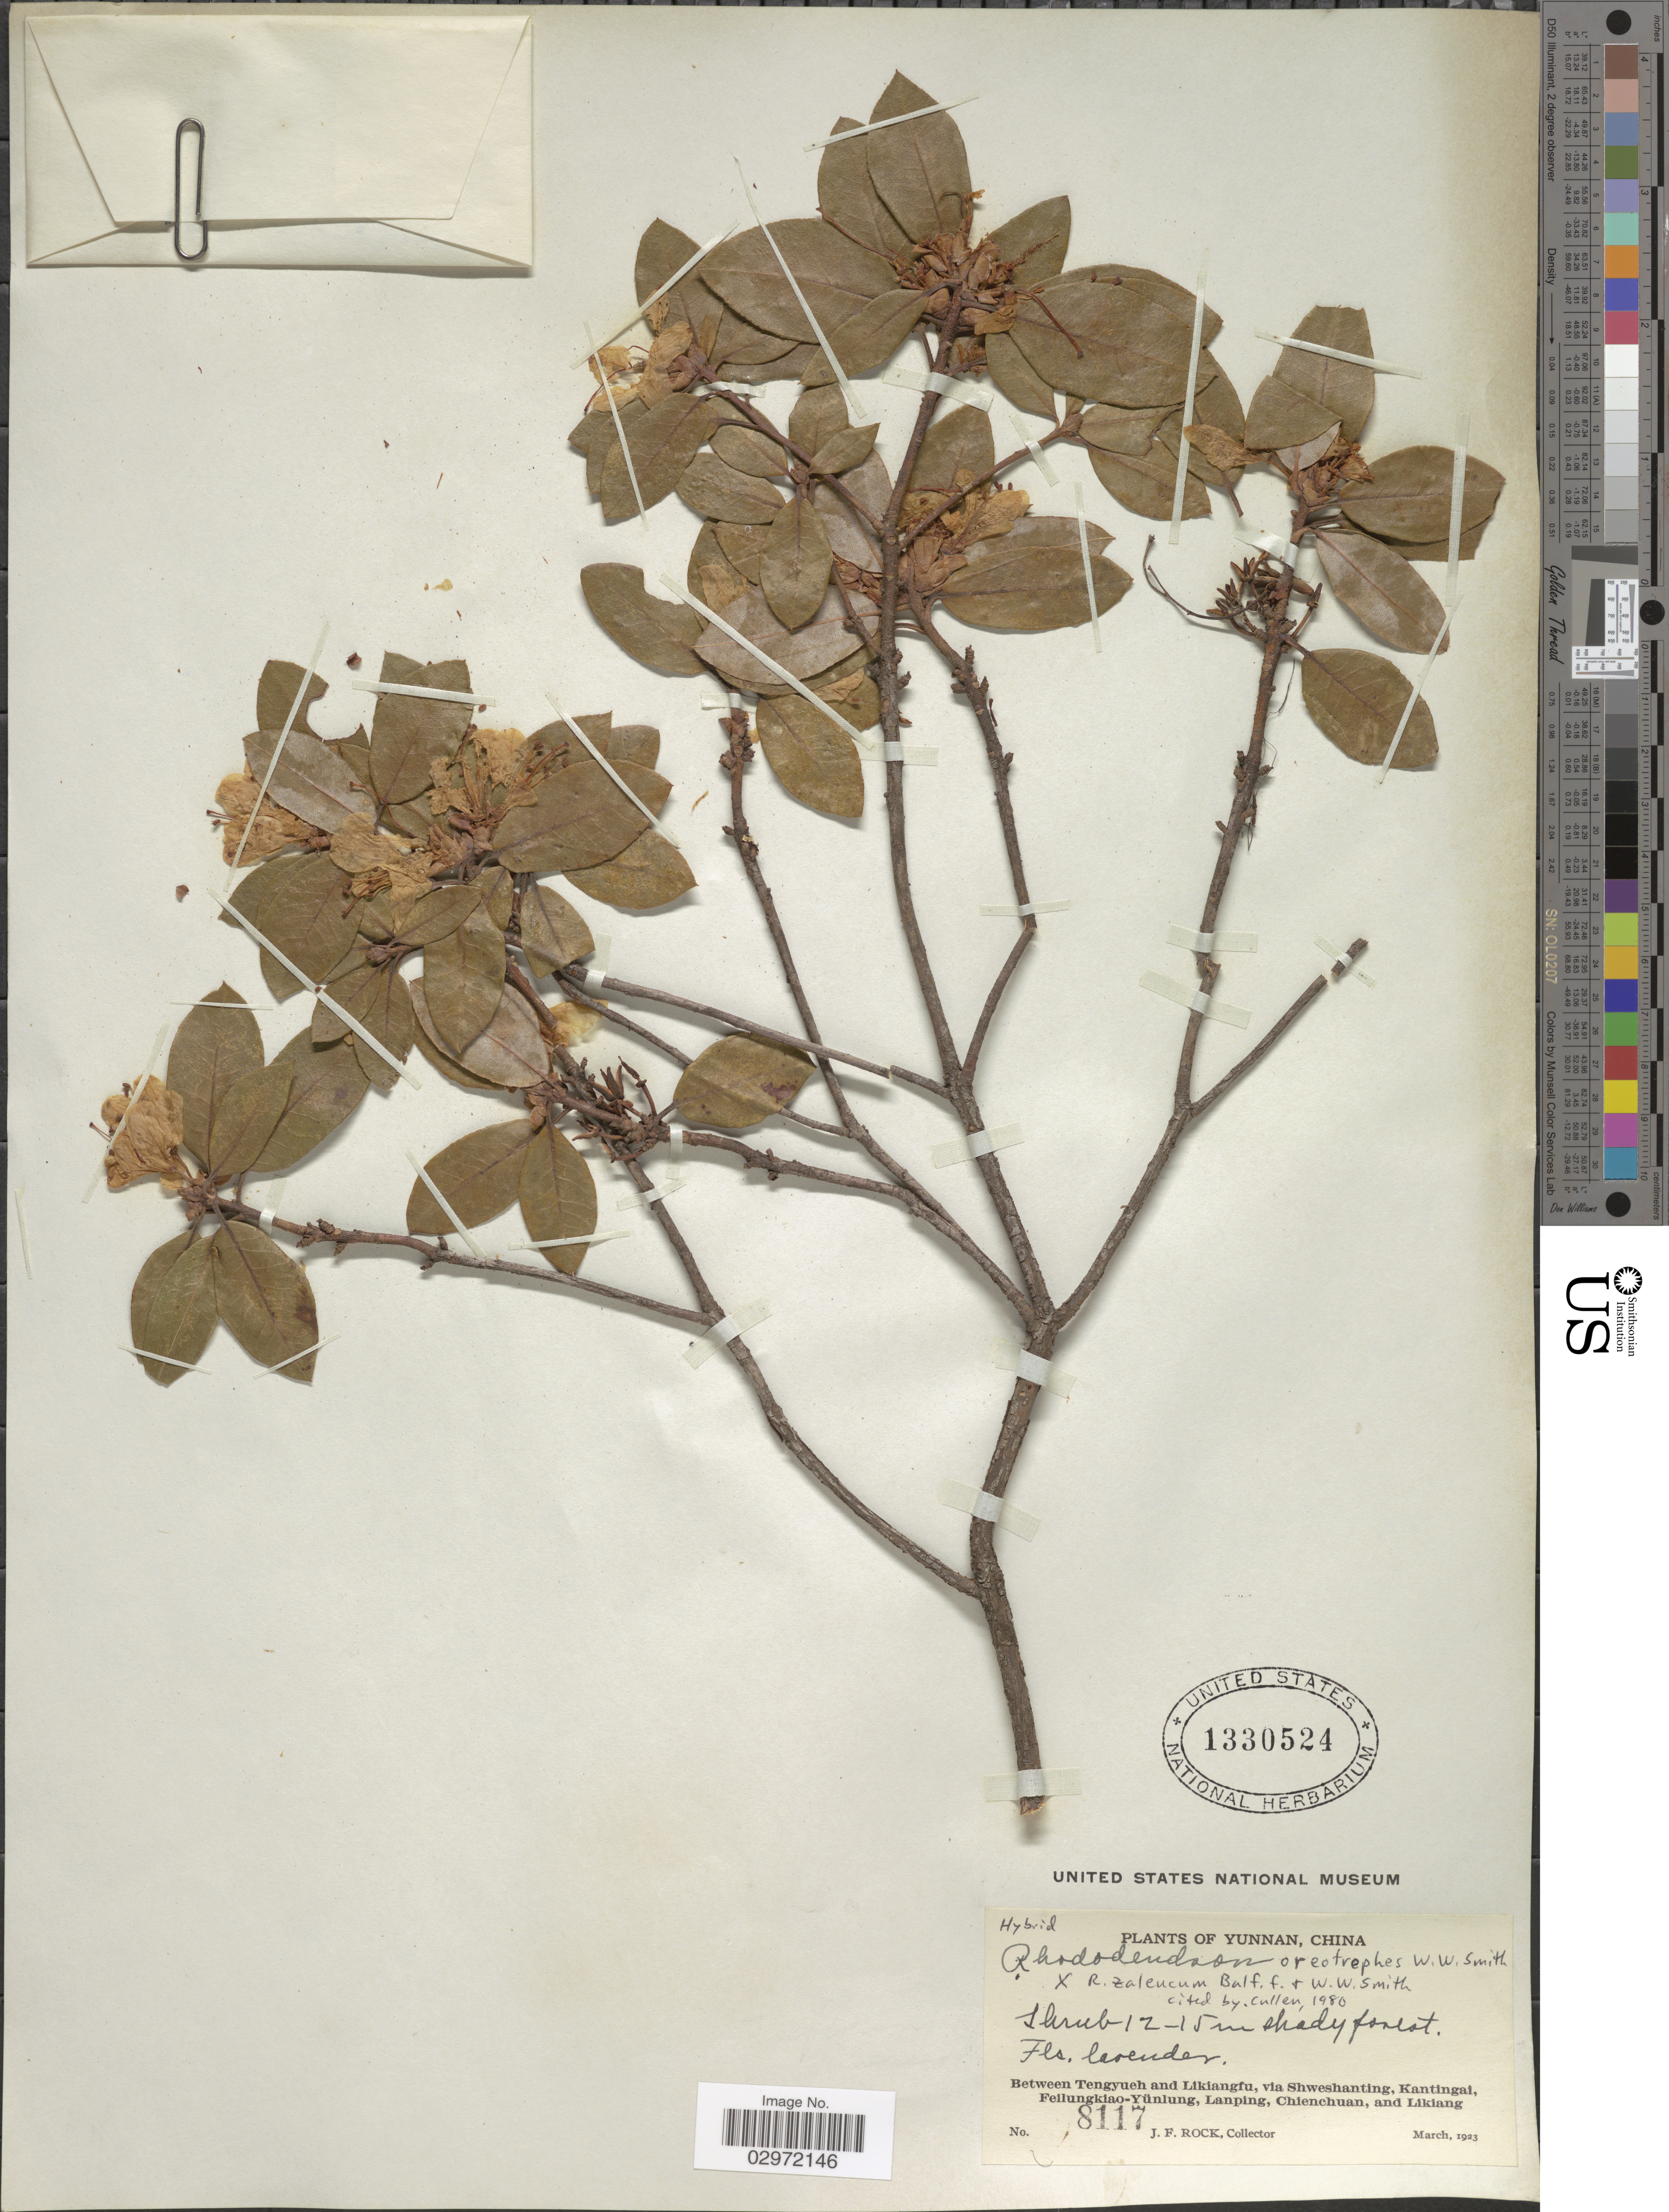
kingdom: Plantae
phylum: Tracheophyta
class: Magnoliopsida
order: Ericales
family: Ericaceae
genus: Rhododendron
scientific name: Rhododendron oreotrephes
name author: W.W. Sm.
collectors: J. Rock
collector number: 8117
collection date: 1923-03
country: China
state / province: Yunnan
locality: Between Tengyueh and Likiangfu, via Shweshanting, Kantingai, Feilungkiao-Yünling, Lanping, Chienchuan, and Likiang.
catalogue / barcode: US 1330524